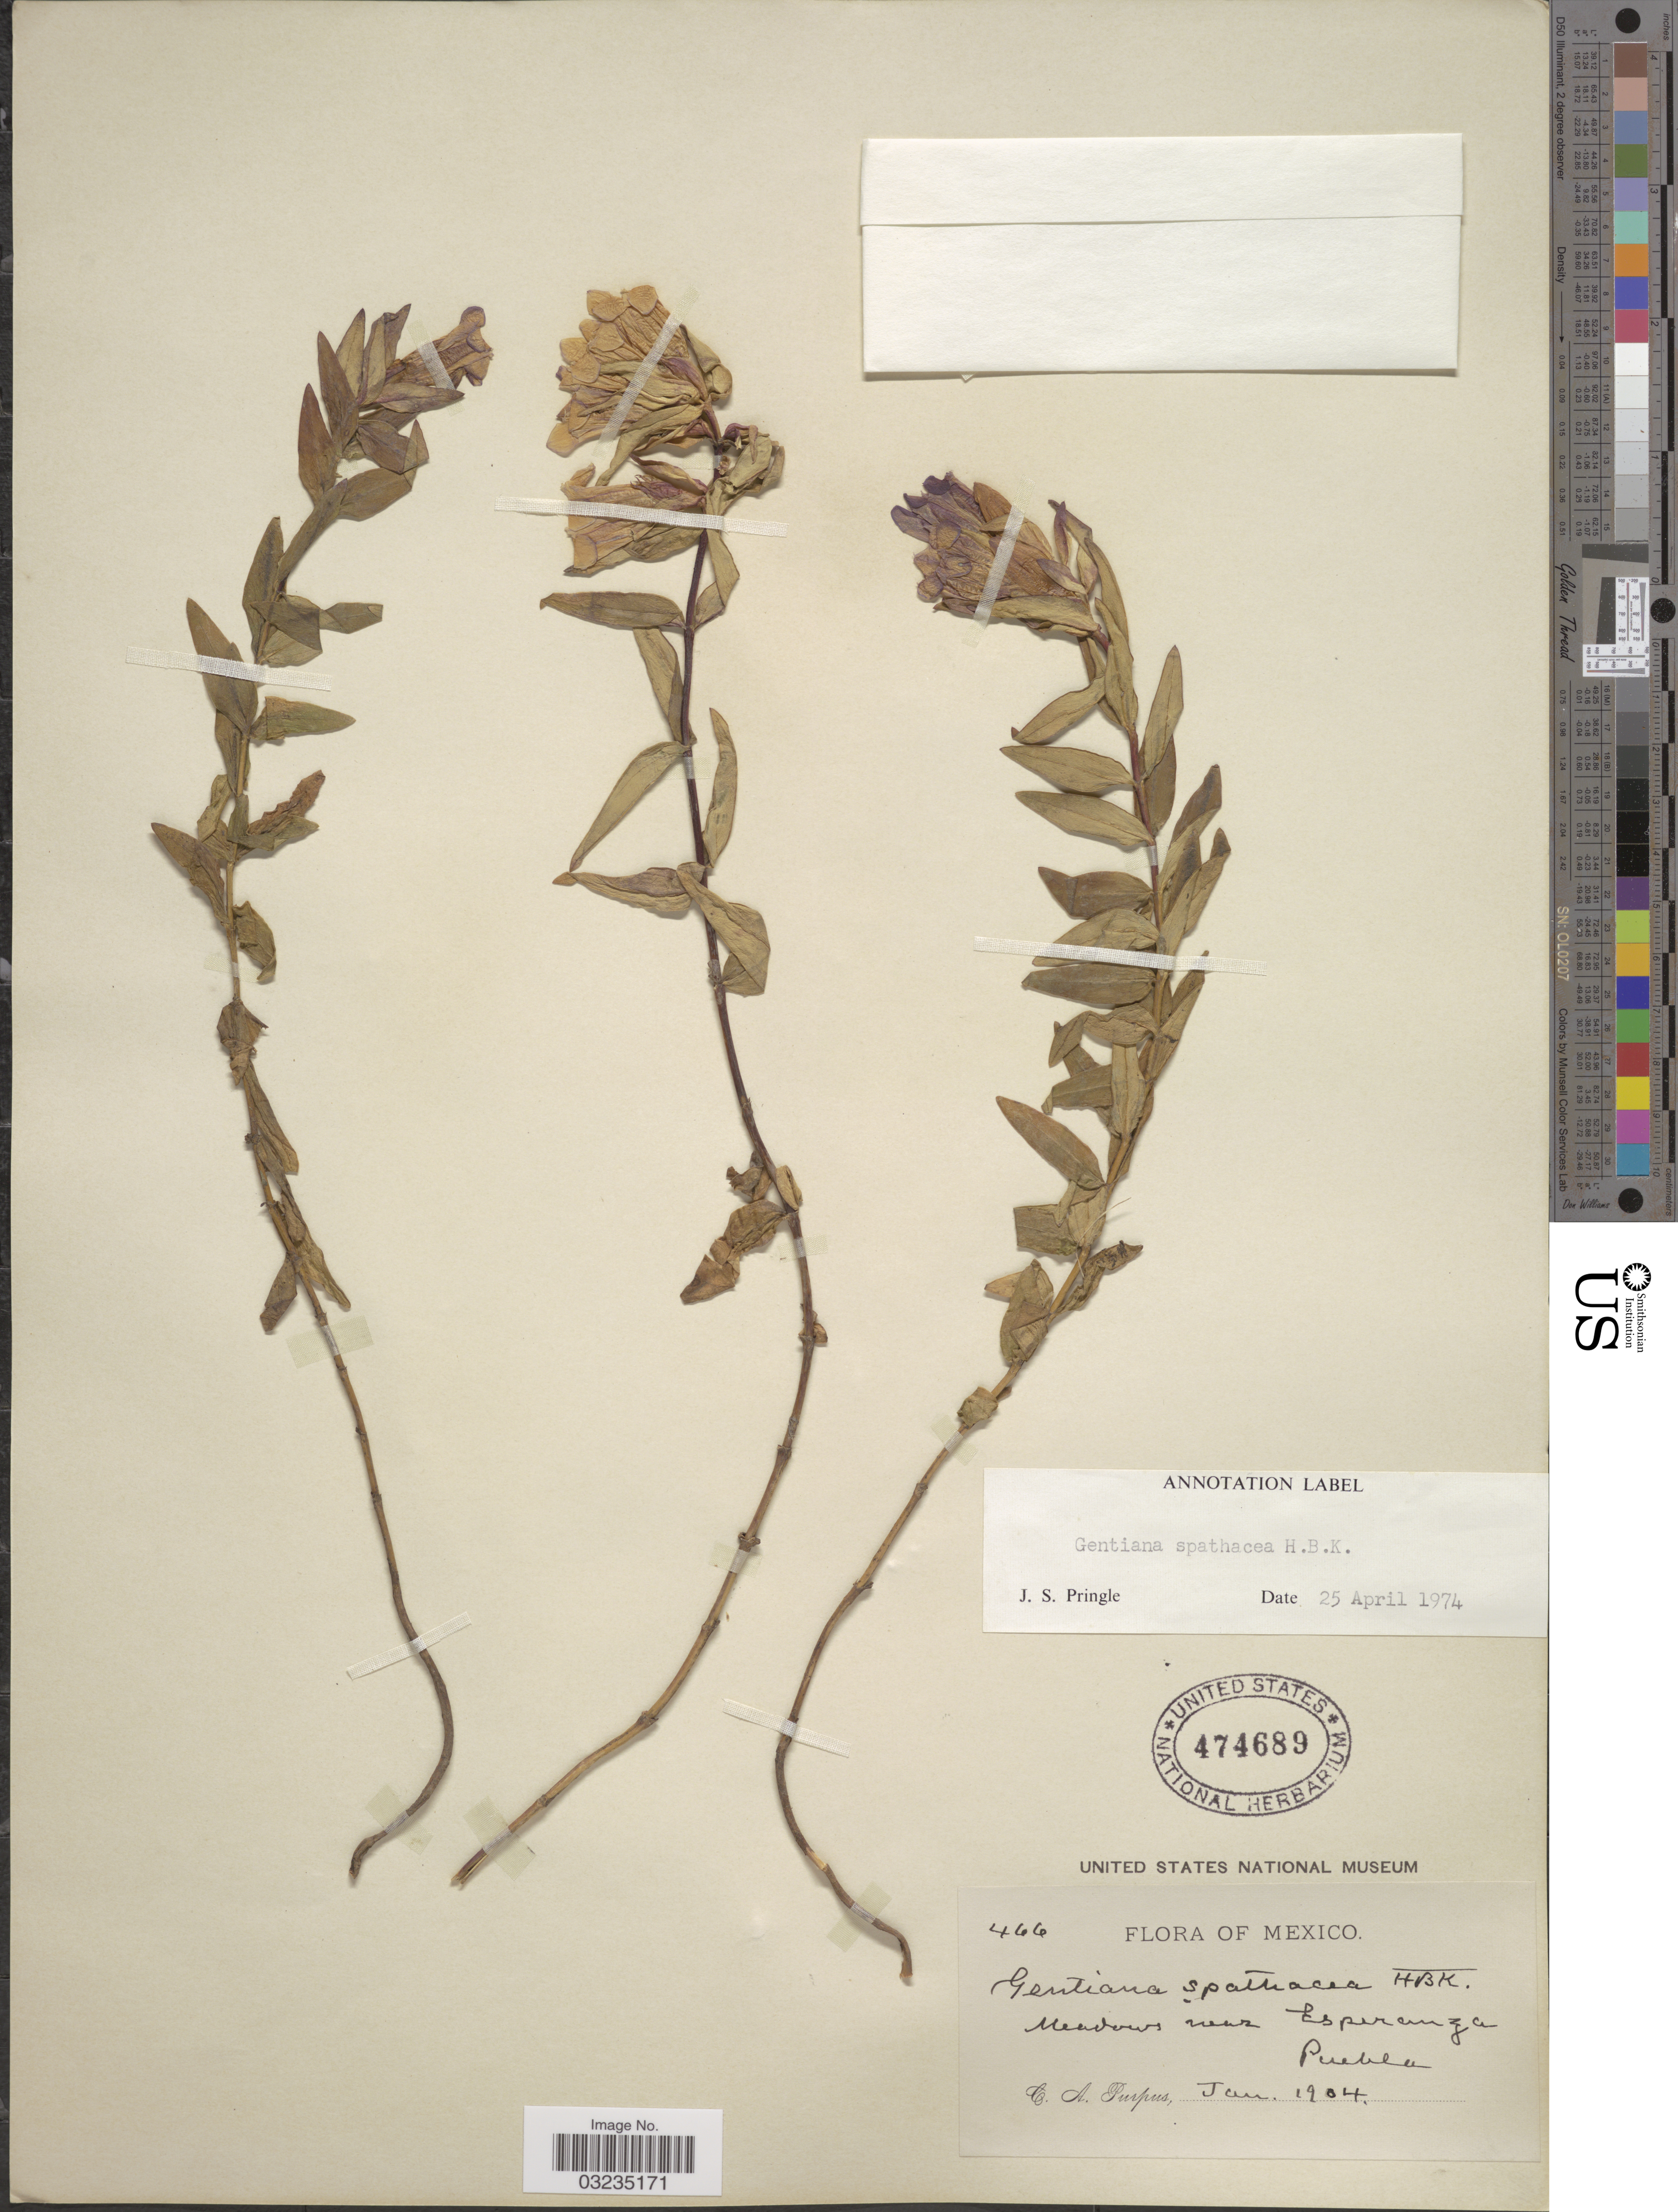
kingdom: Plantae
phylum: Tracheophyta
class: Magnoliopsida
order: Gentianales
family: Gentianaceae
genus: Gentiana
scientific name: Gentiana spathacea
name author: Kunth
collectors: C. A. Purpus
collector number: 466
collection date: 1904-01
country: Mexico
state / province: Puebla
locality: Meadows near Esperanza.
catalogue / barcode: US 474689